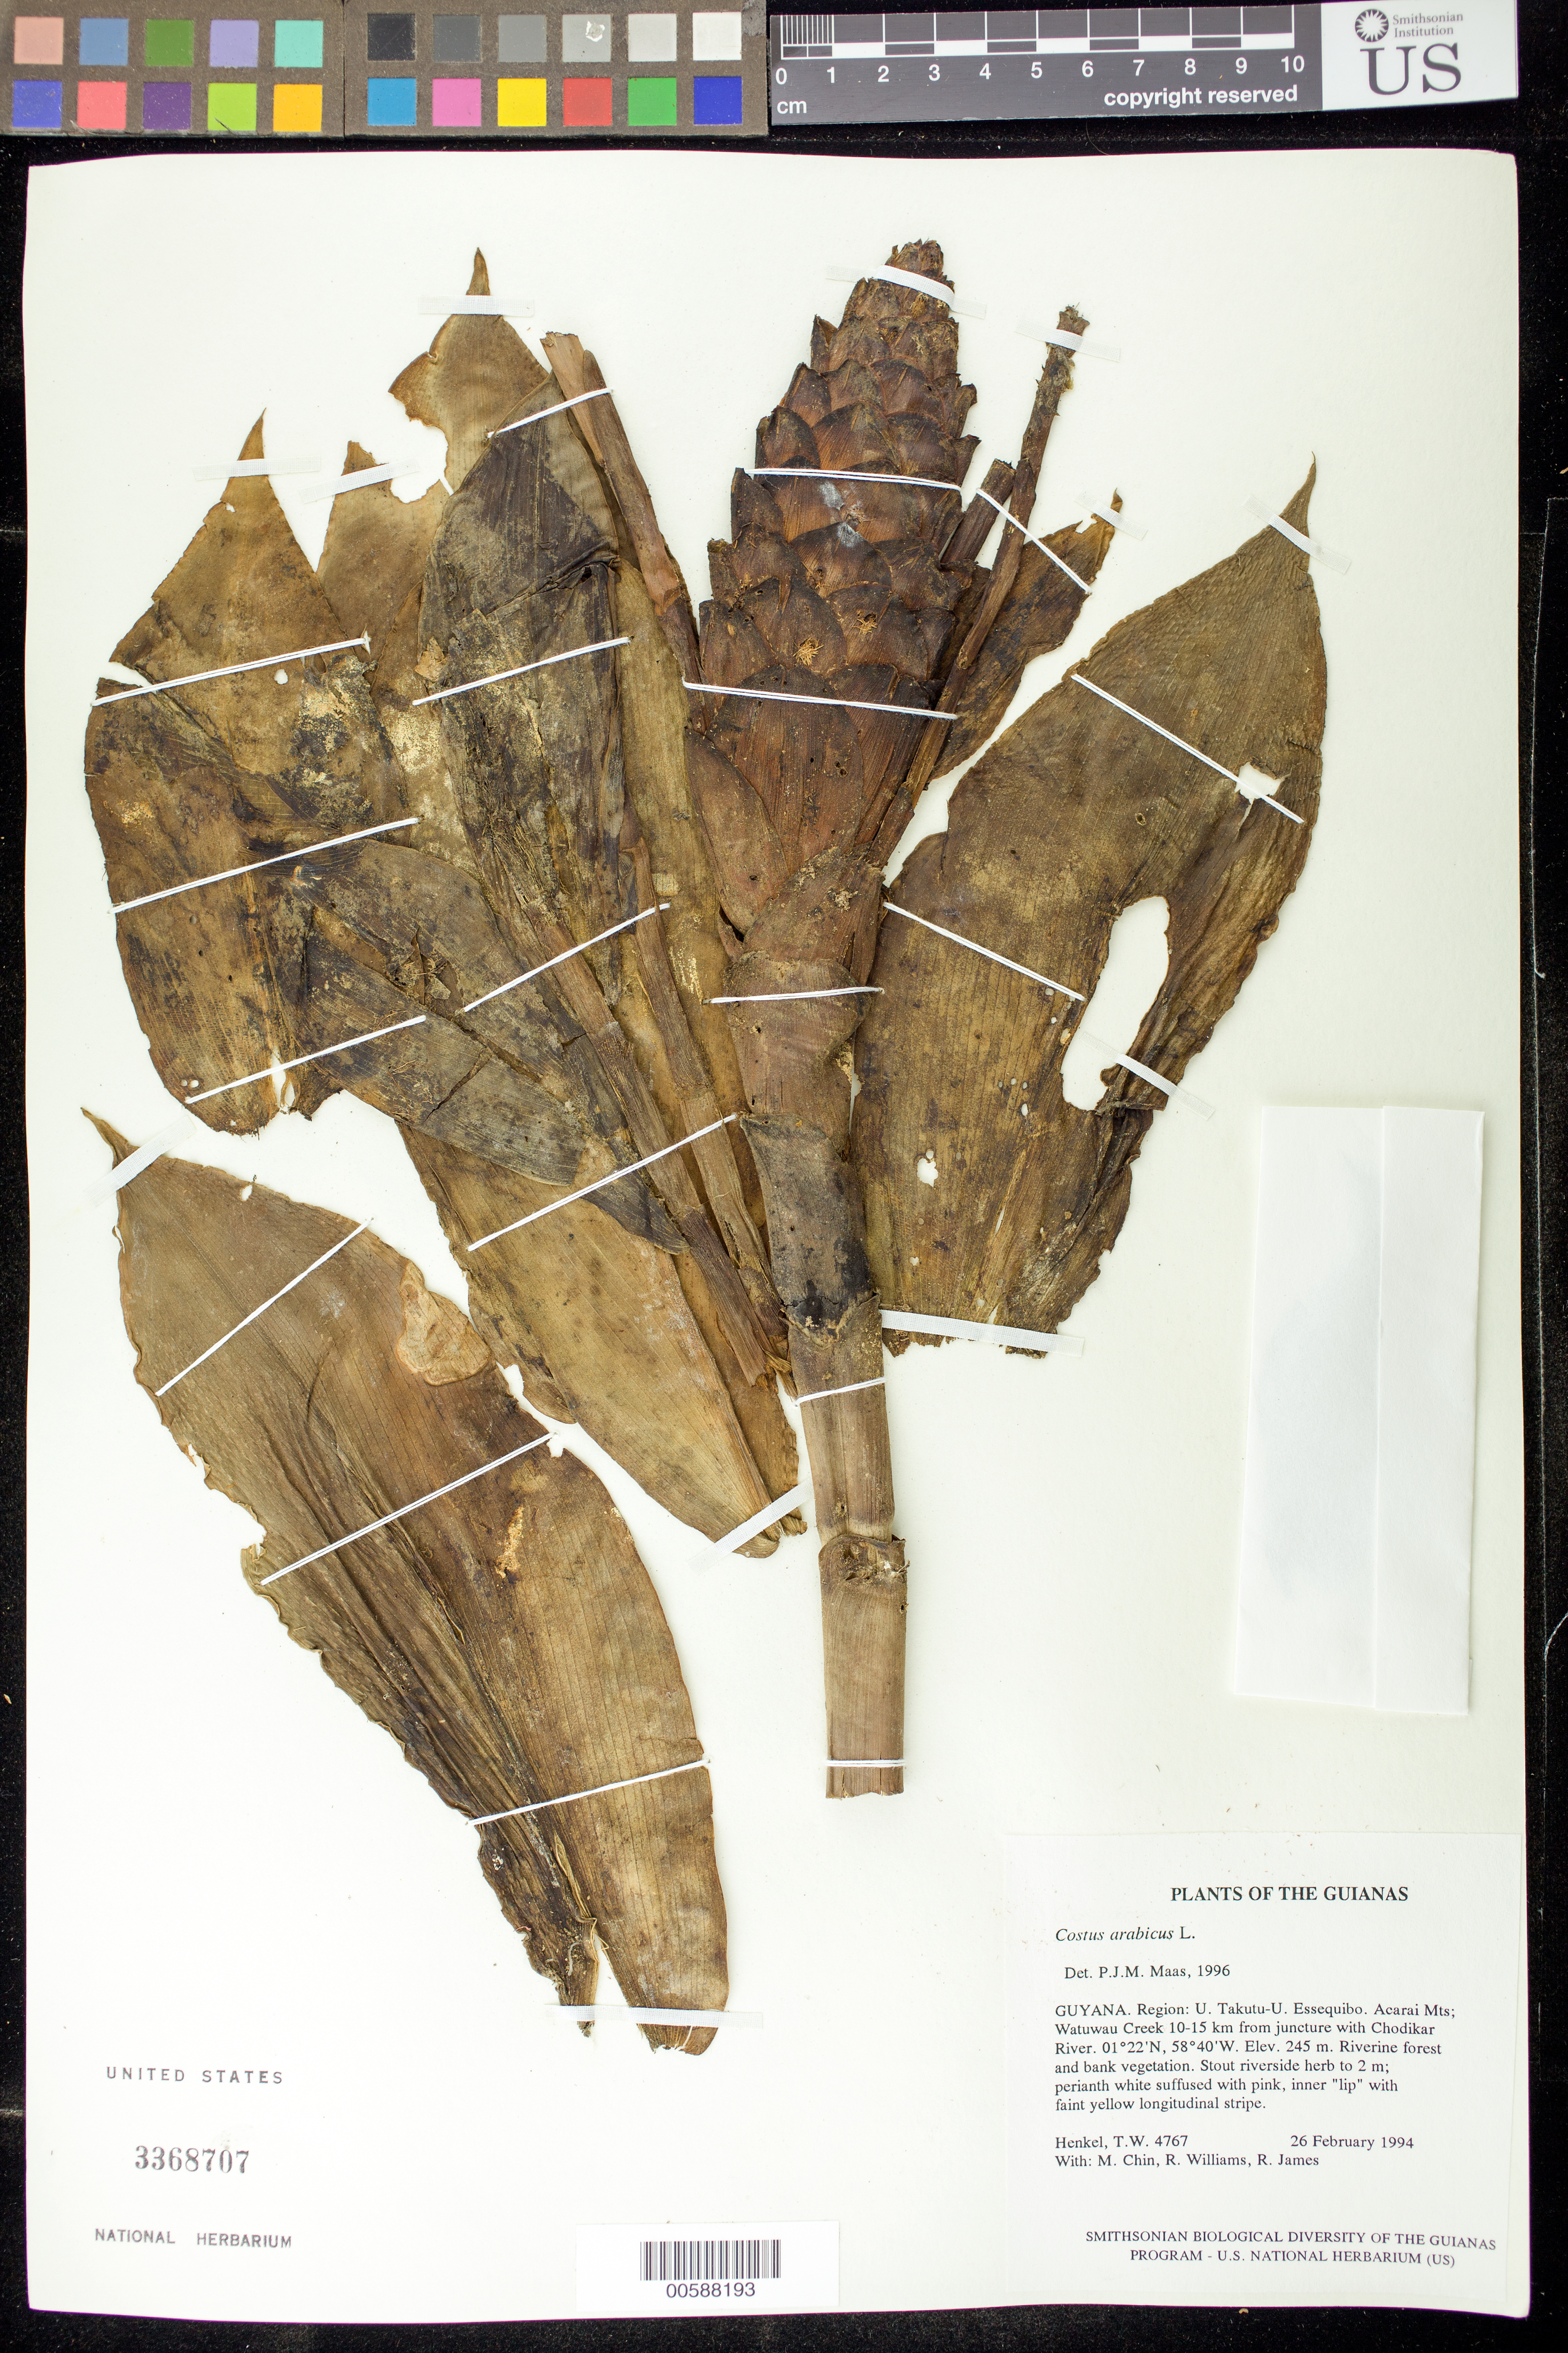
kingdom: Plantae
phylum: Tracheophyta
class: Liliopsida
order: Zingiberales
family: Costaceae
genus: Costus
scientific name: Costus arabicus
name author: L.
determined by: Maas, Paul J. M.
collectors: T. Henkel, M. Chin, R. Williams & R. James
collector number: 4767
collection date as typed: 26 February 1994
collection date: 1994-02-26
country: Guyana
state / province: U. Takutu-U. Essequibo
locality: Acarai Mts; Watuwau Creek 10-15 km from juncture with Chodikar River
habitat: Riverine forest and bank vegetation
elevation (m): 245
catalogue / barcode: US 3368707